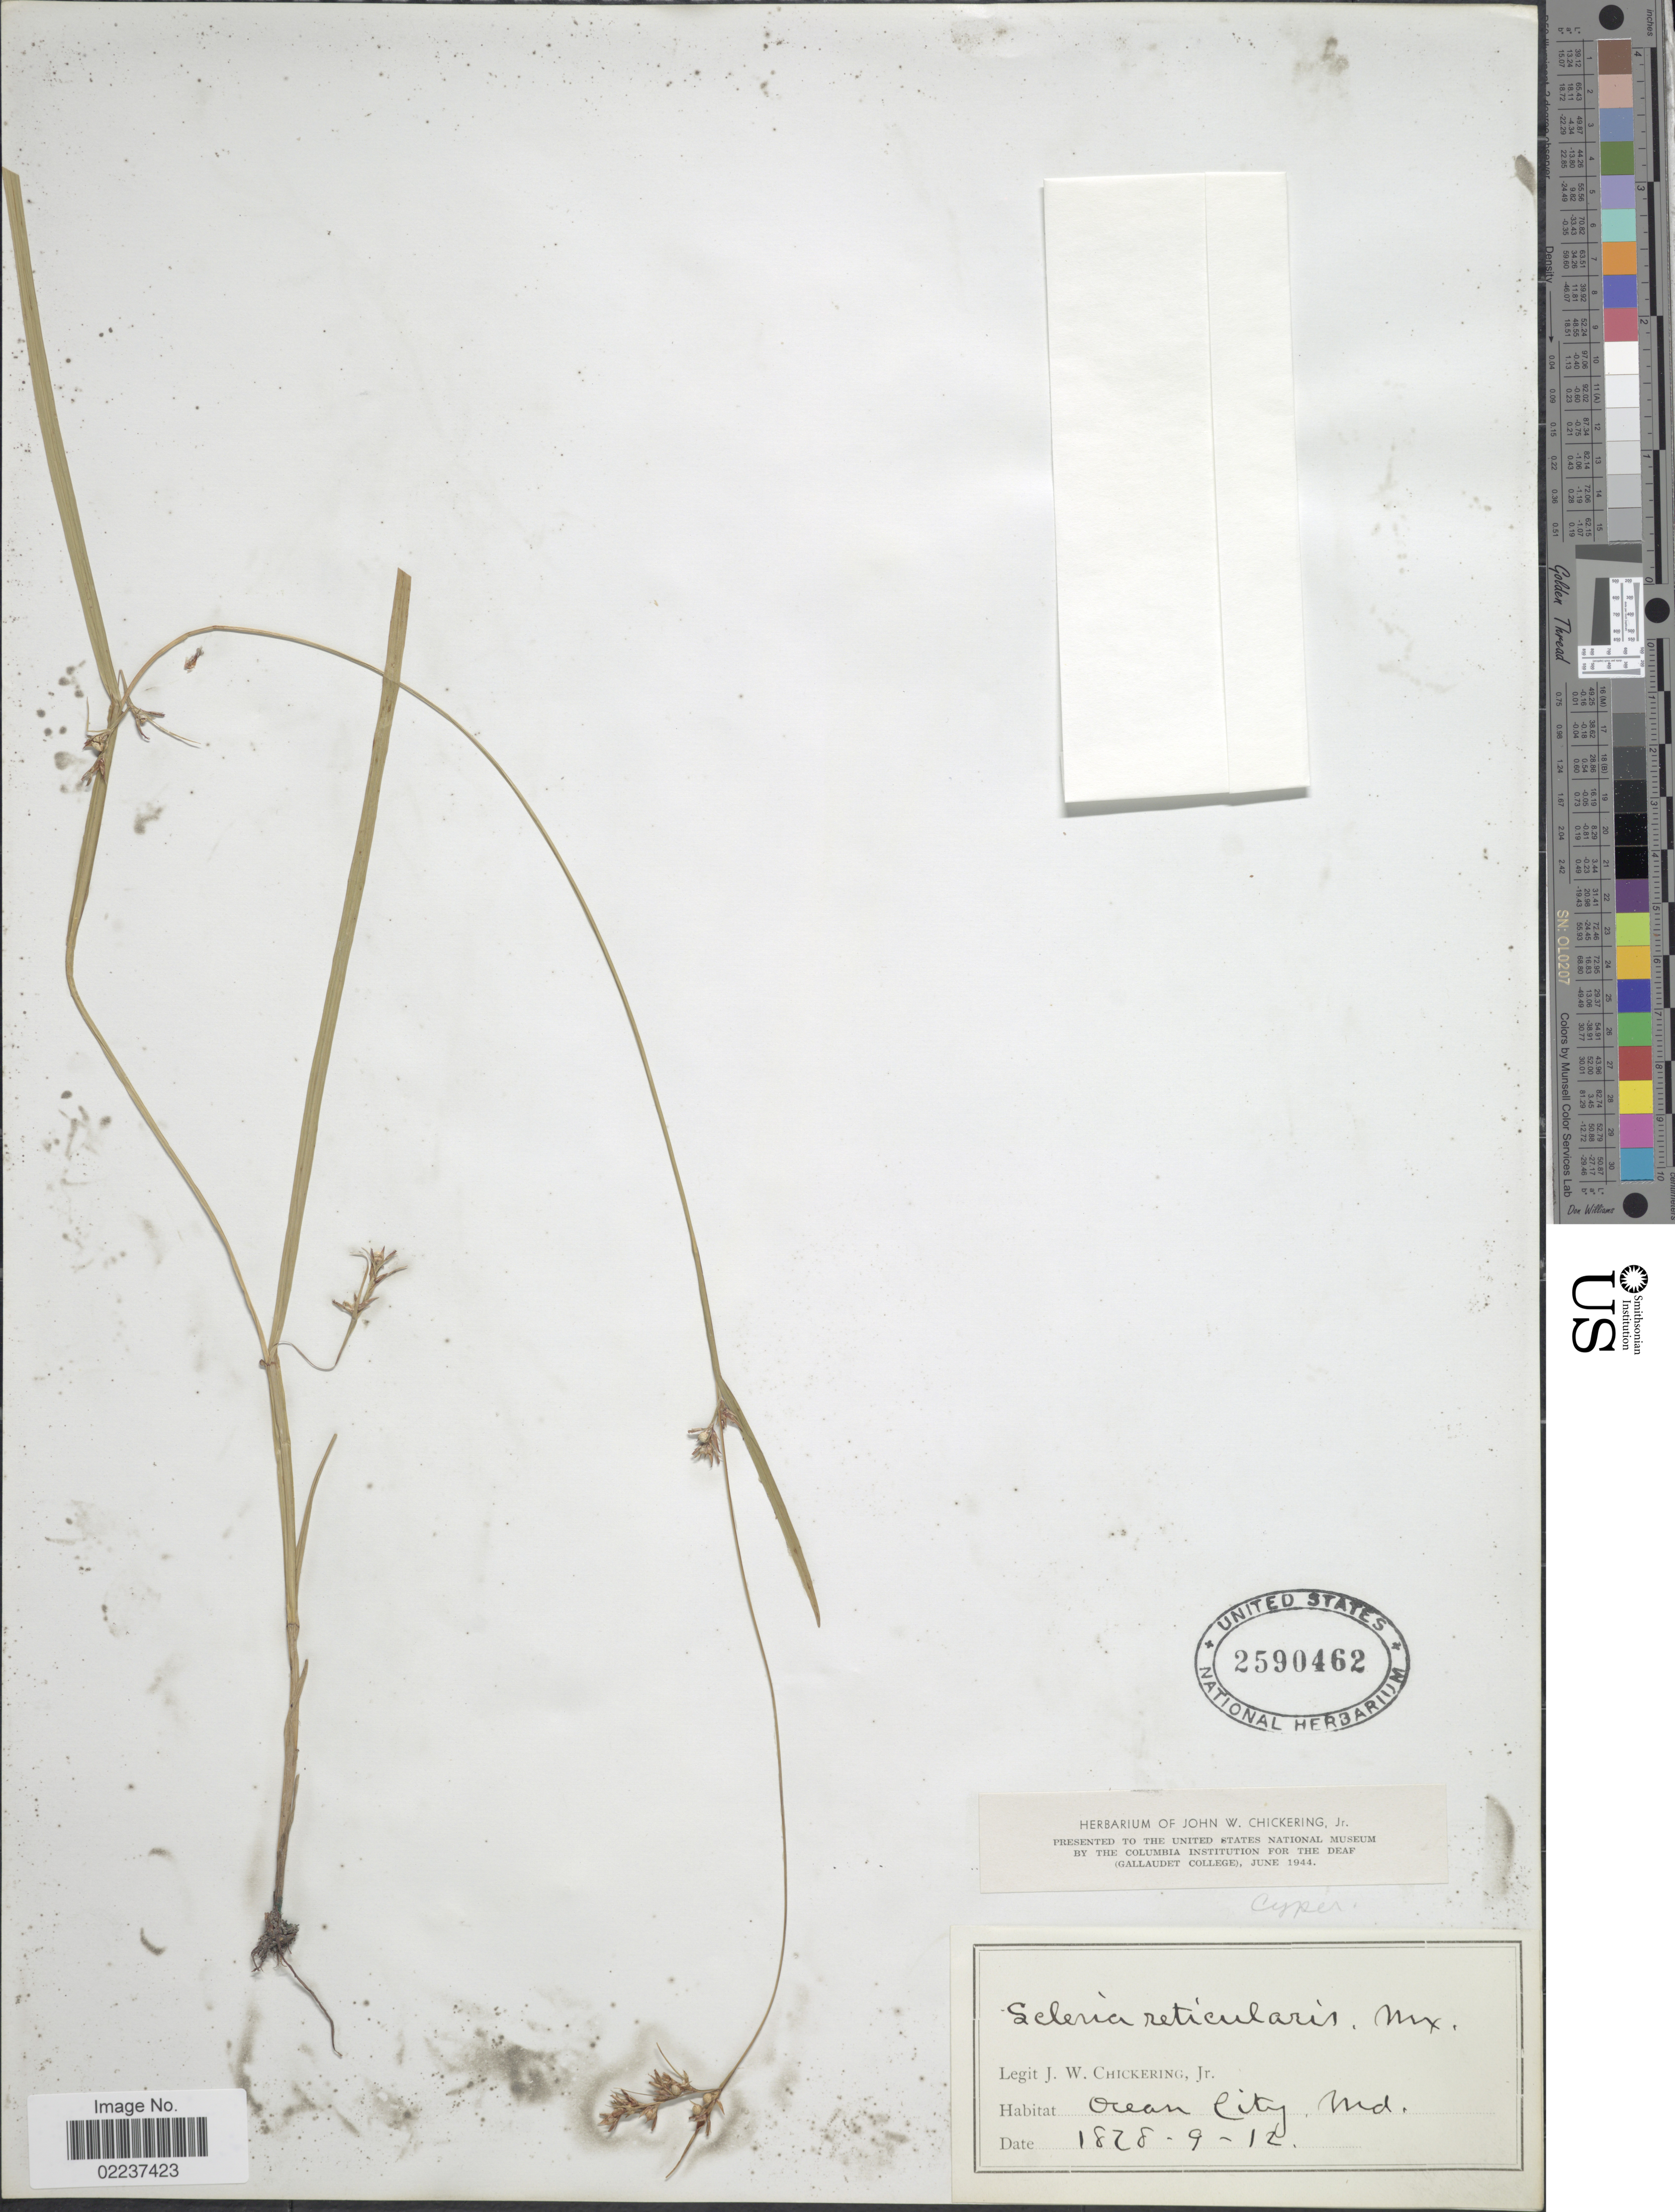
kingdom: Plantae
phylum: Tracheophyta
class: Liliopsida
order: Poales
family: Cyperaceae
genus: Scleria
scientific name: Scleria reticularis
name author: Michx.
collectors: J. W. Chickering Jr.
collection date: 1828-09-12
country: United States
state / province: Maryland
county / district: Worcester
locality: Orean City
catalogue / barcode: US 2590462